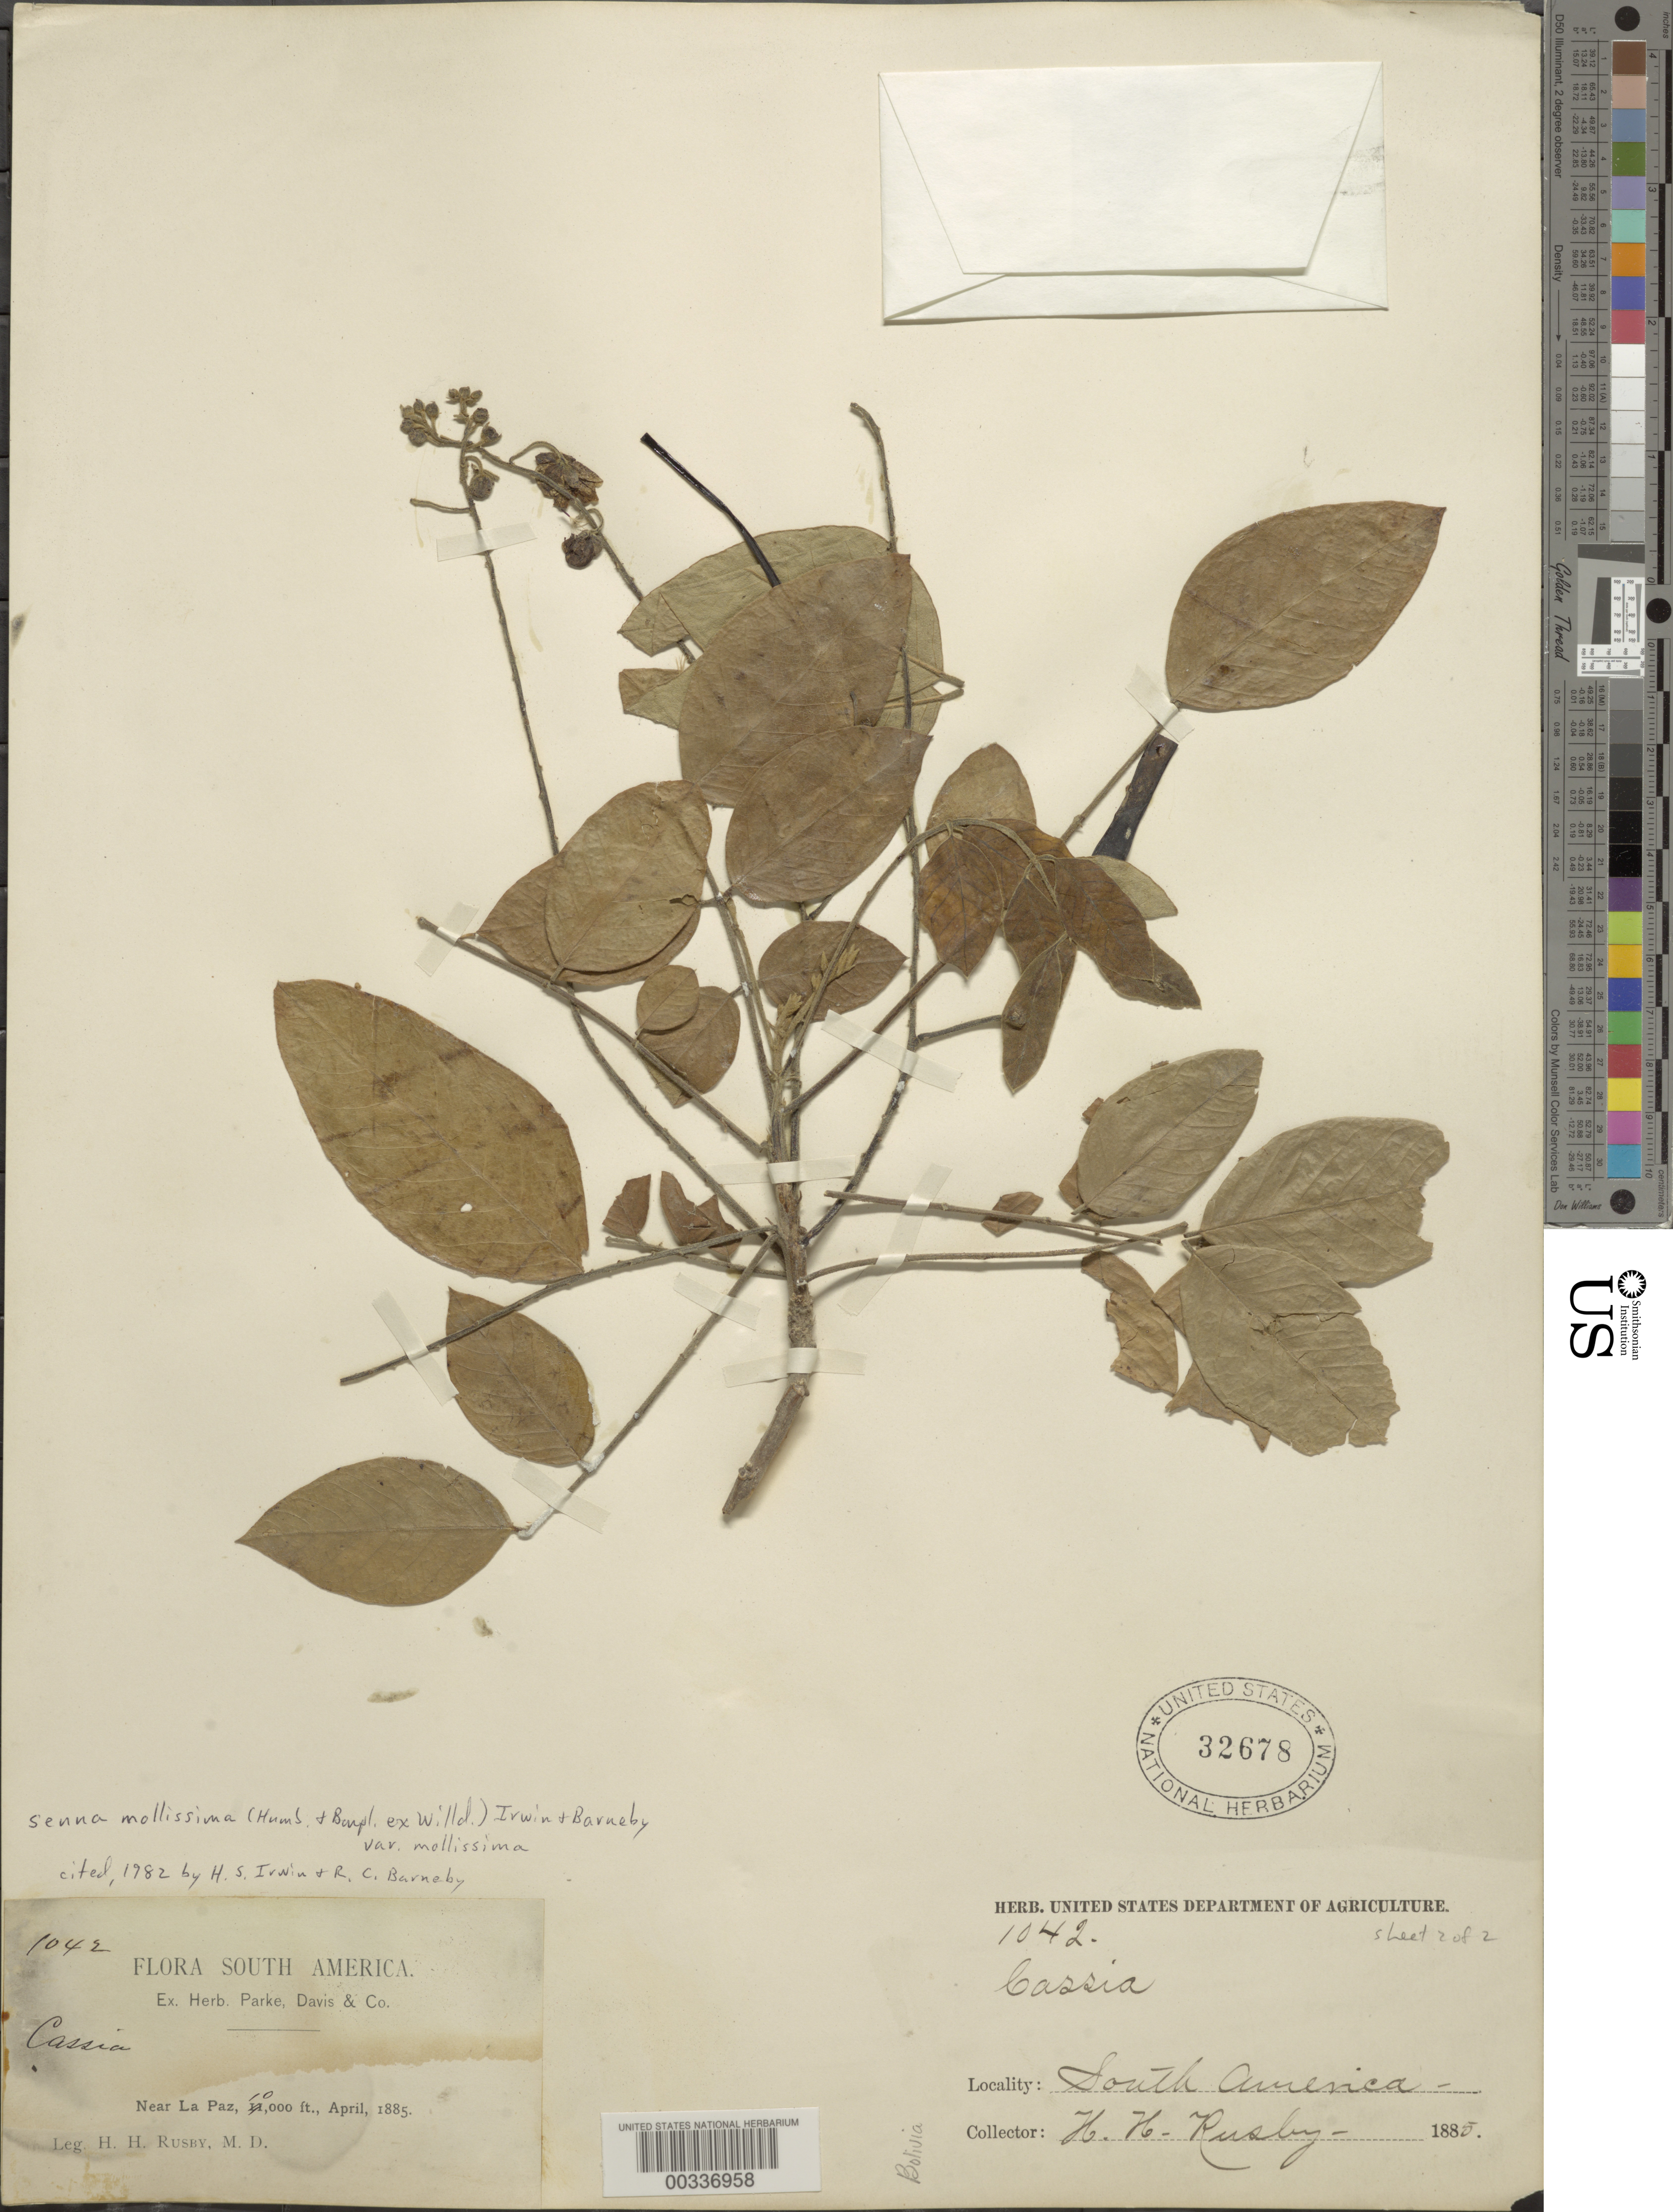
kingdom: Plantae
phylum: Tracheophyta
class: Magnoliopsida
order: Fabales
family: Fabaceae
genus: Senna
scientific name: Senna mollissima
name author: (Humb. & Bonpl. ex Willd.) H.S. Irwin & Barneby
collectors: H. H. Rusby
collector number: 1042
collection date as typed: Apr 1885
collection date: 1885-04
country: Bolivia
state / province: La Paz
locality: Near La Paz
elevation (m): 3048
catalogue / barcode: US 32678